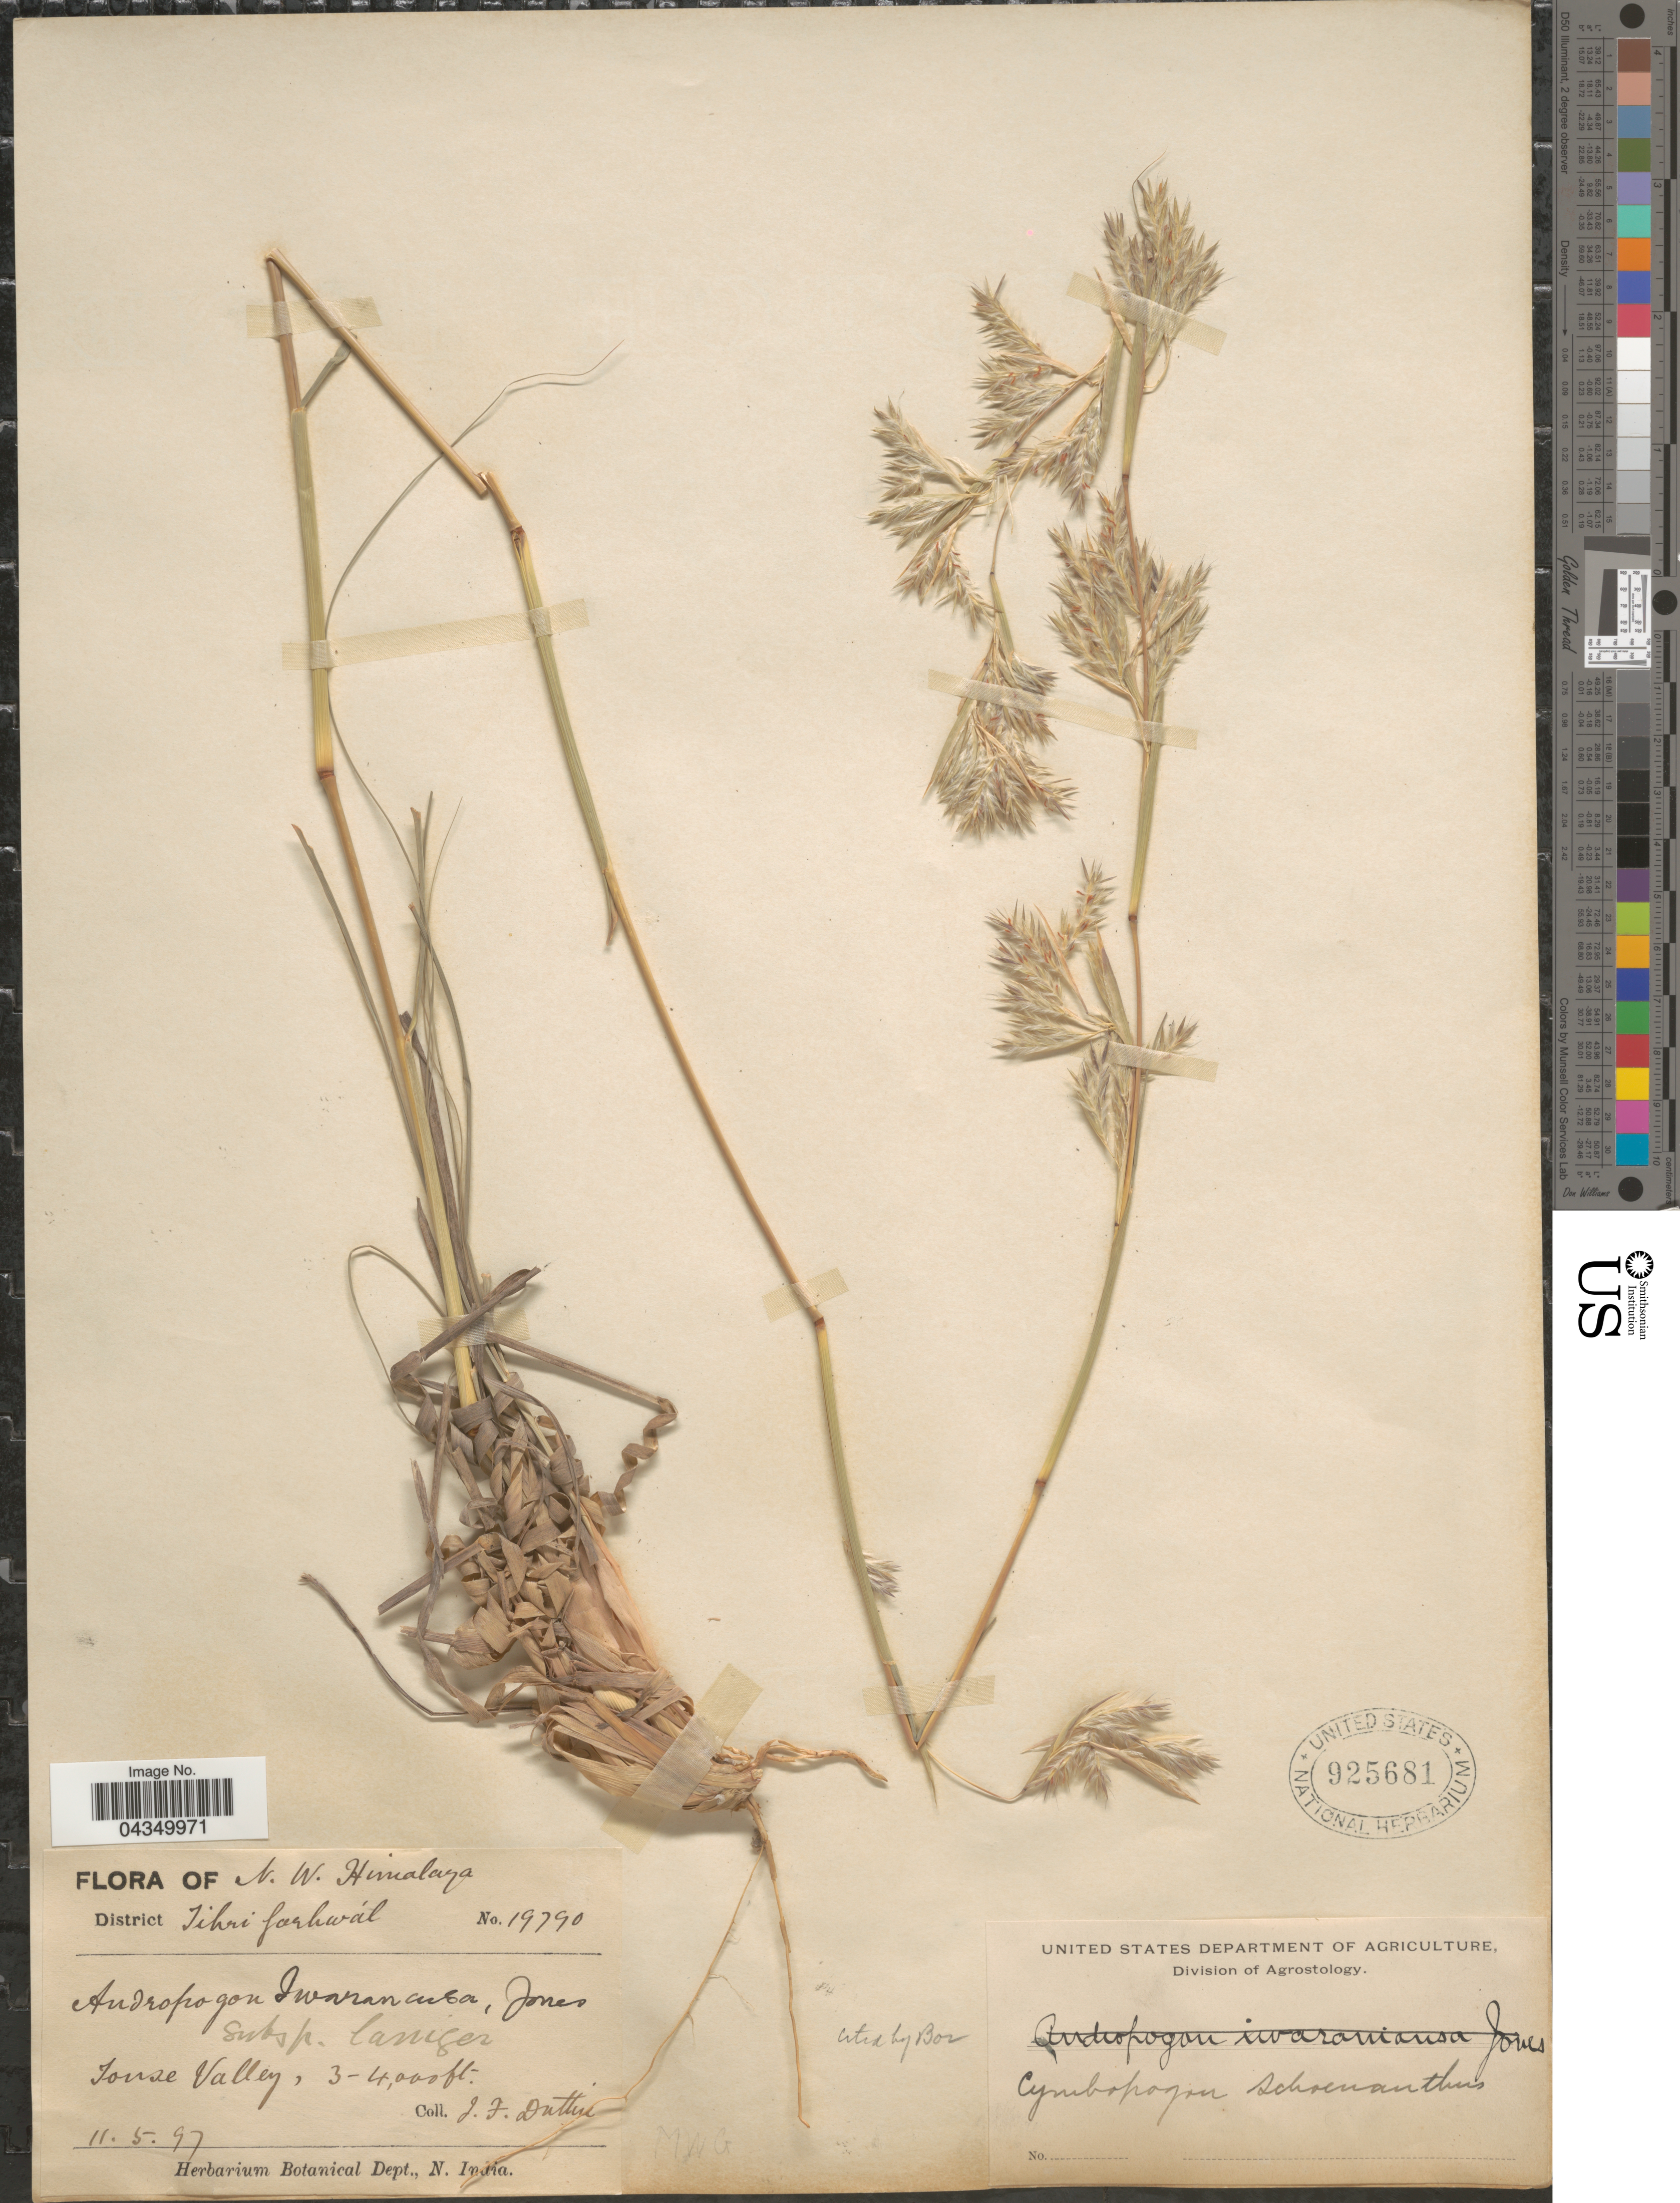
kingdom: Plantae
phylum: Tracheophyta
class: Liliopsida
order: Poales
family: Poaceae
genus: Cymbopogon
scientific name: Cymbopogon iwarancusa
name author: (Jones) Schult.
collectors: J. F. Duthie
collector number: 19790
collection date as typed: Transcribed d/m/y: 11/5/97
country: India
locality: N.W. Himalaya. District Tihri Garhwál. Tonse Valley.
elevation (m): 914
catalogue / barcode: US 925681